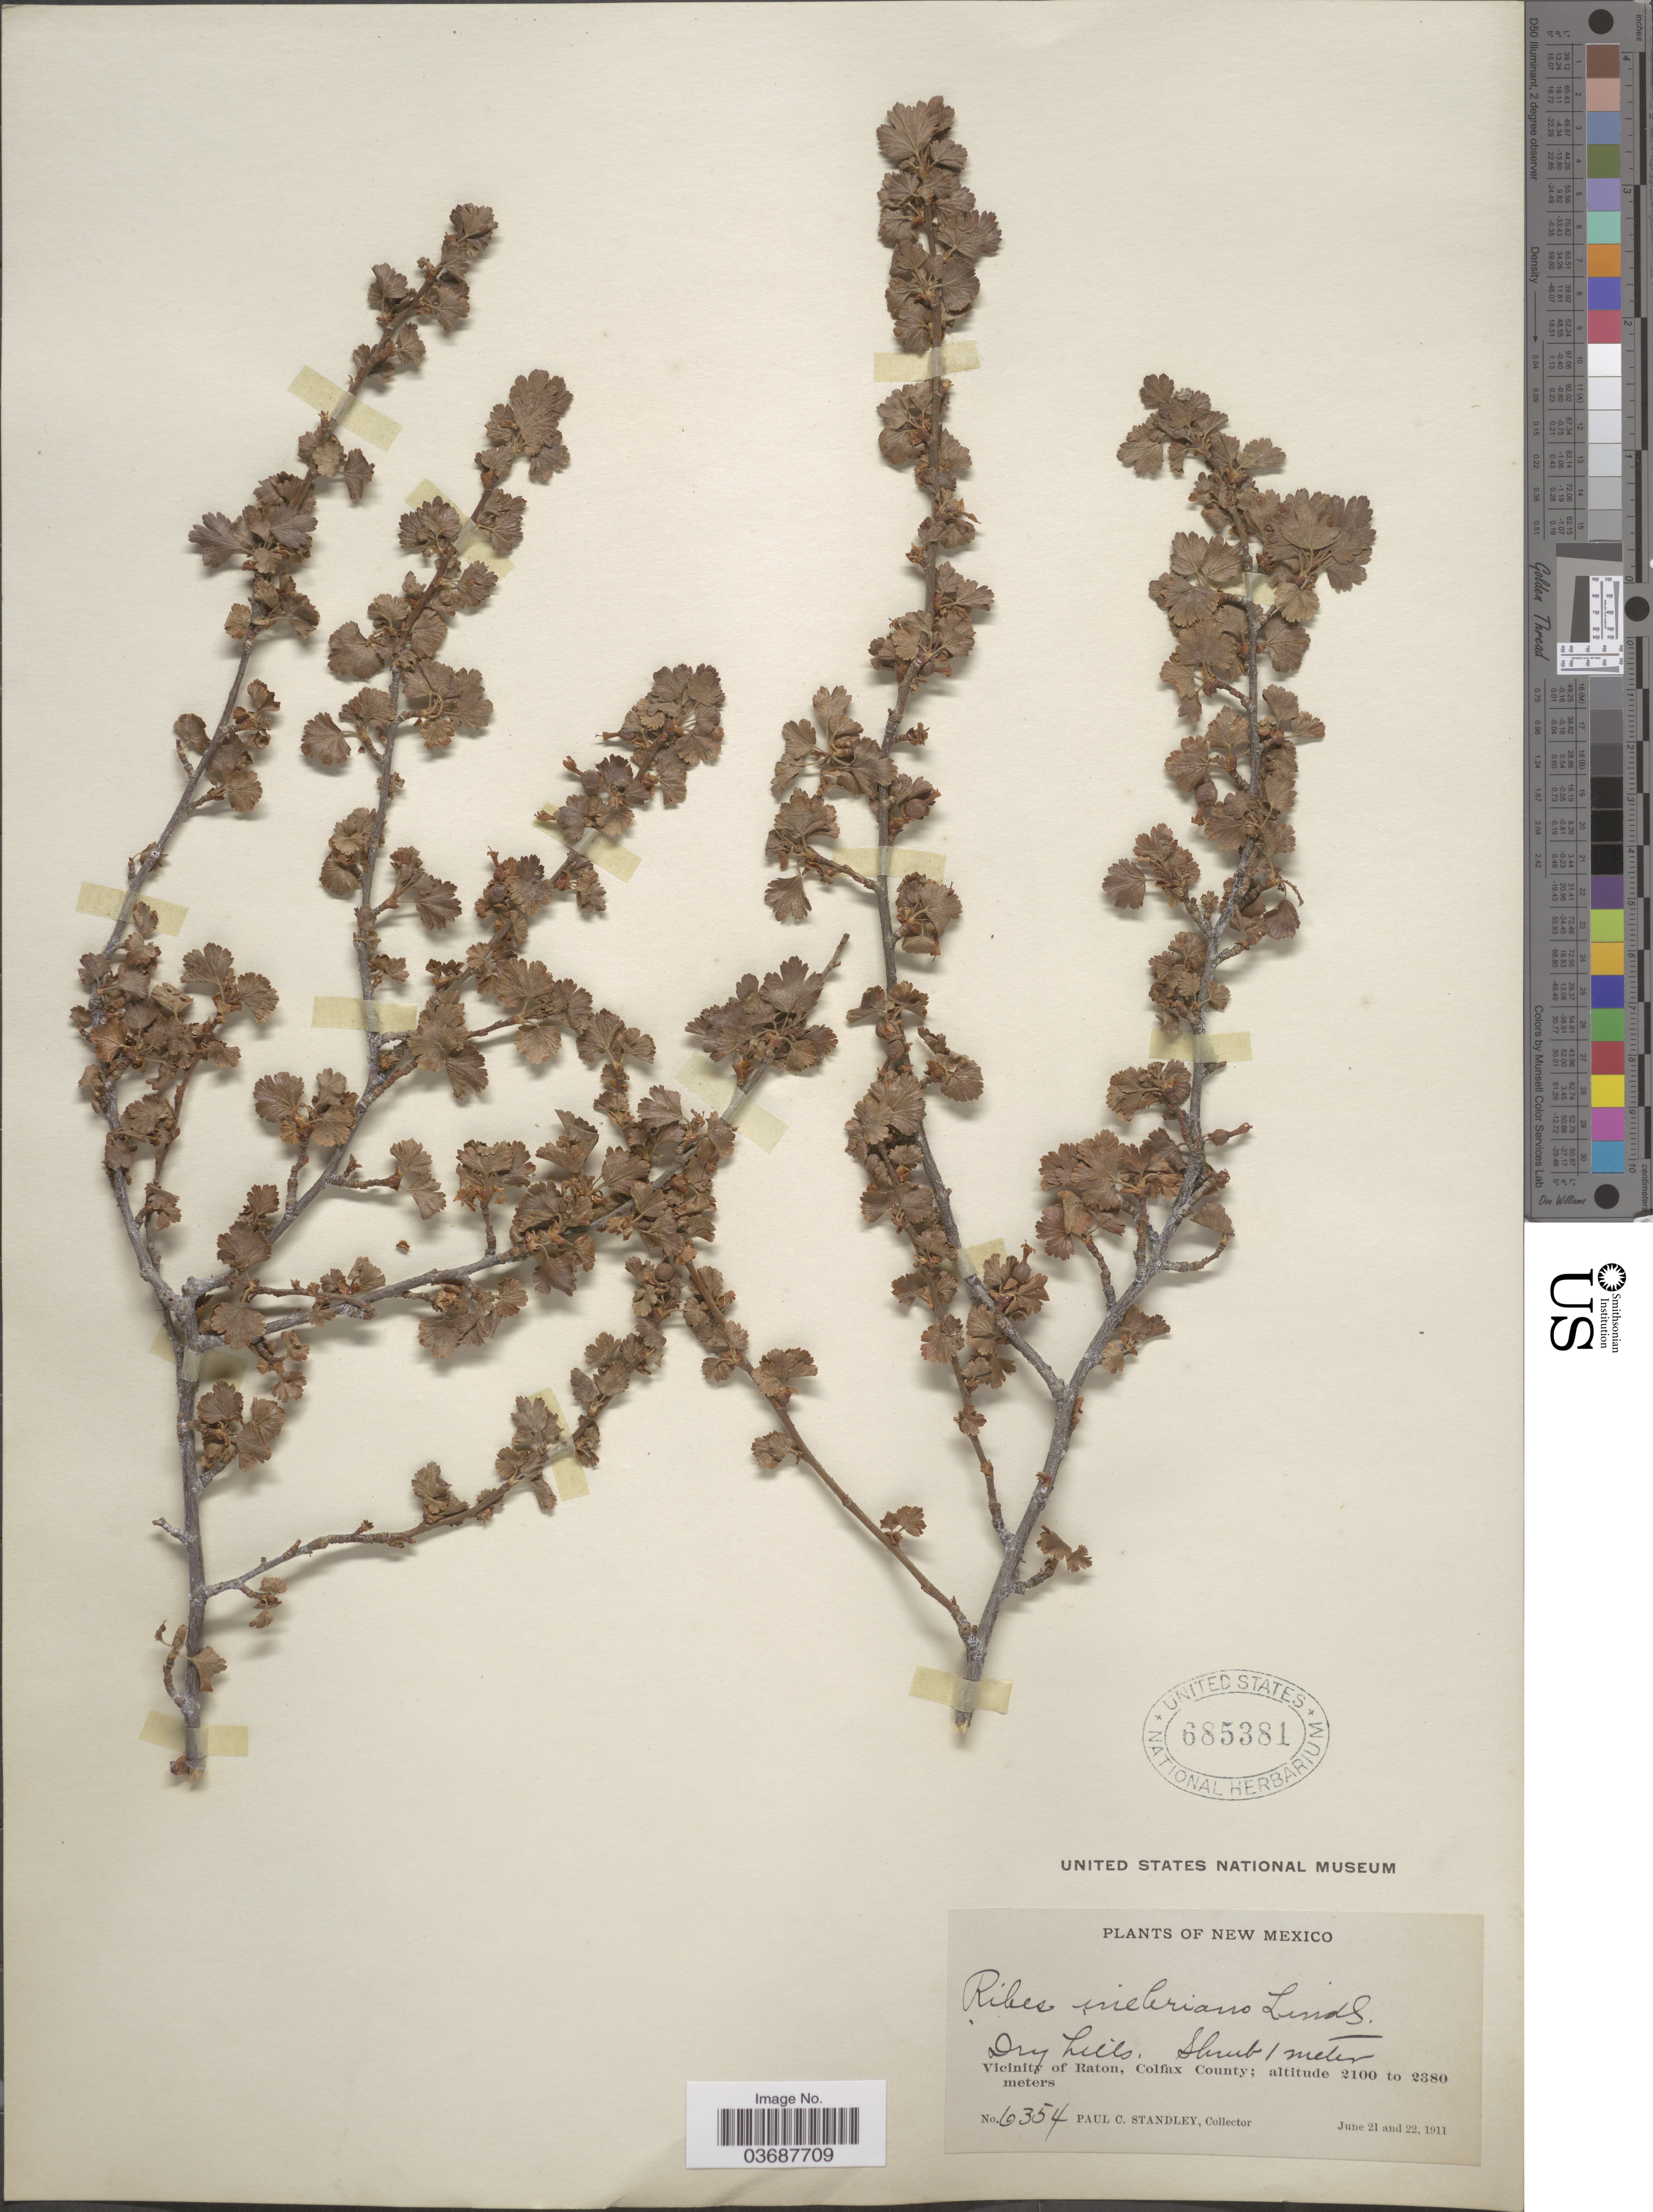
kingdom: Plantae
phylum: Tracheophyta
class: Magnoliopsida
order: Saxifragales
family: Grossulariaceae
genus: Ribes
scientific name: Ribes inebrians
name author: Lindl.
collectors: P. C. Standley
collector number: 6354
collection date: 1911-06-21/1911-06-22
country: United States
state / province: New Mexico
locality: Vicinity of Raton, Colfax County.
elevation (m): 2100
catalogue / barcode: US 685381